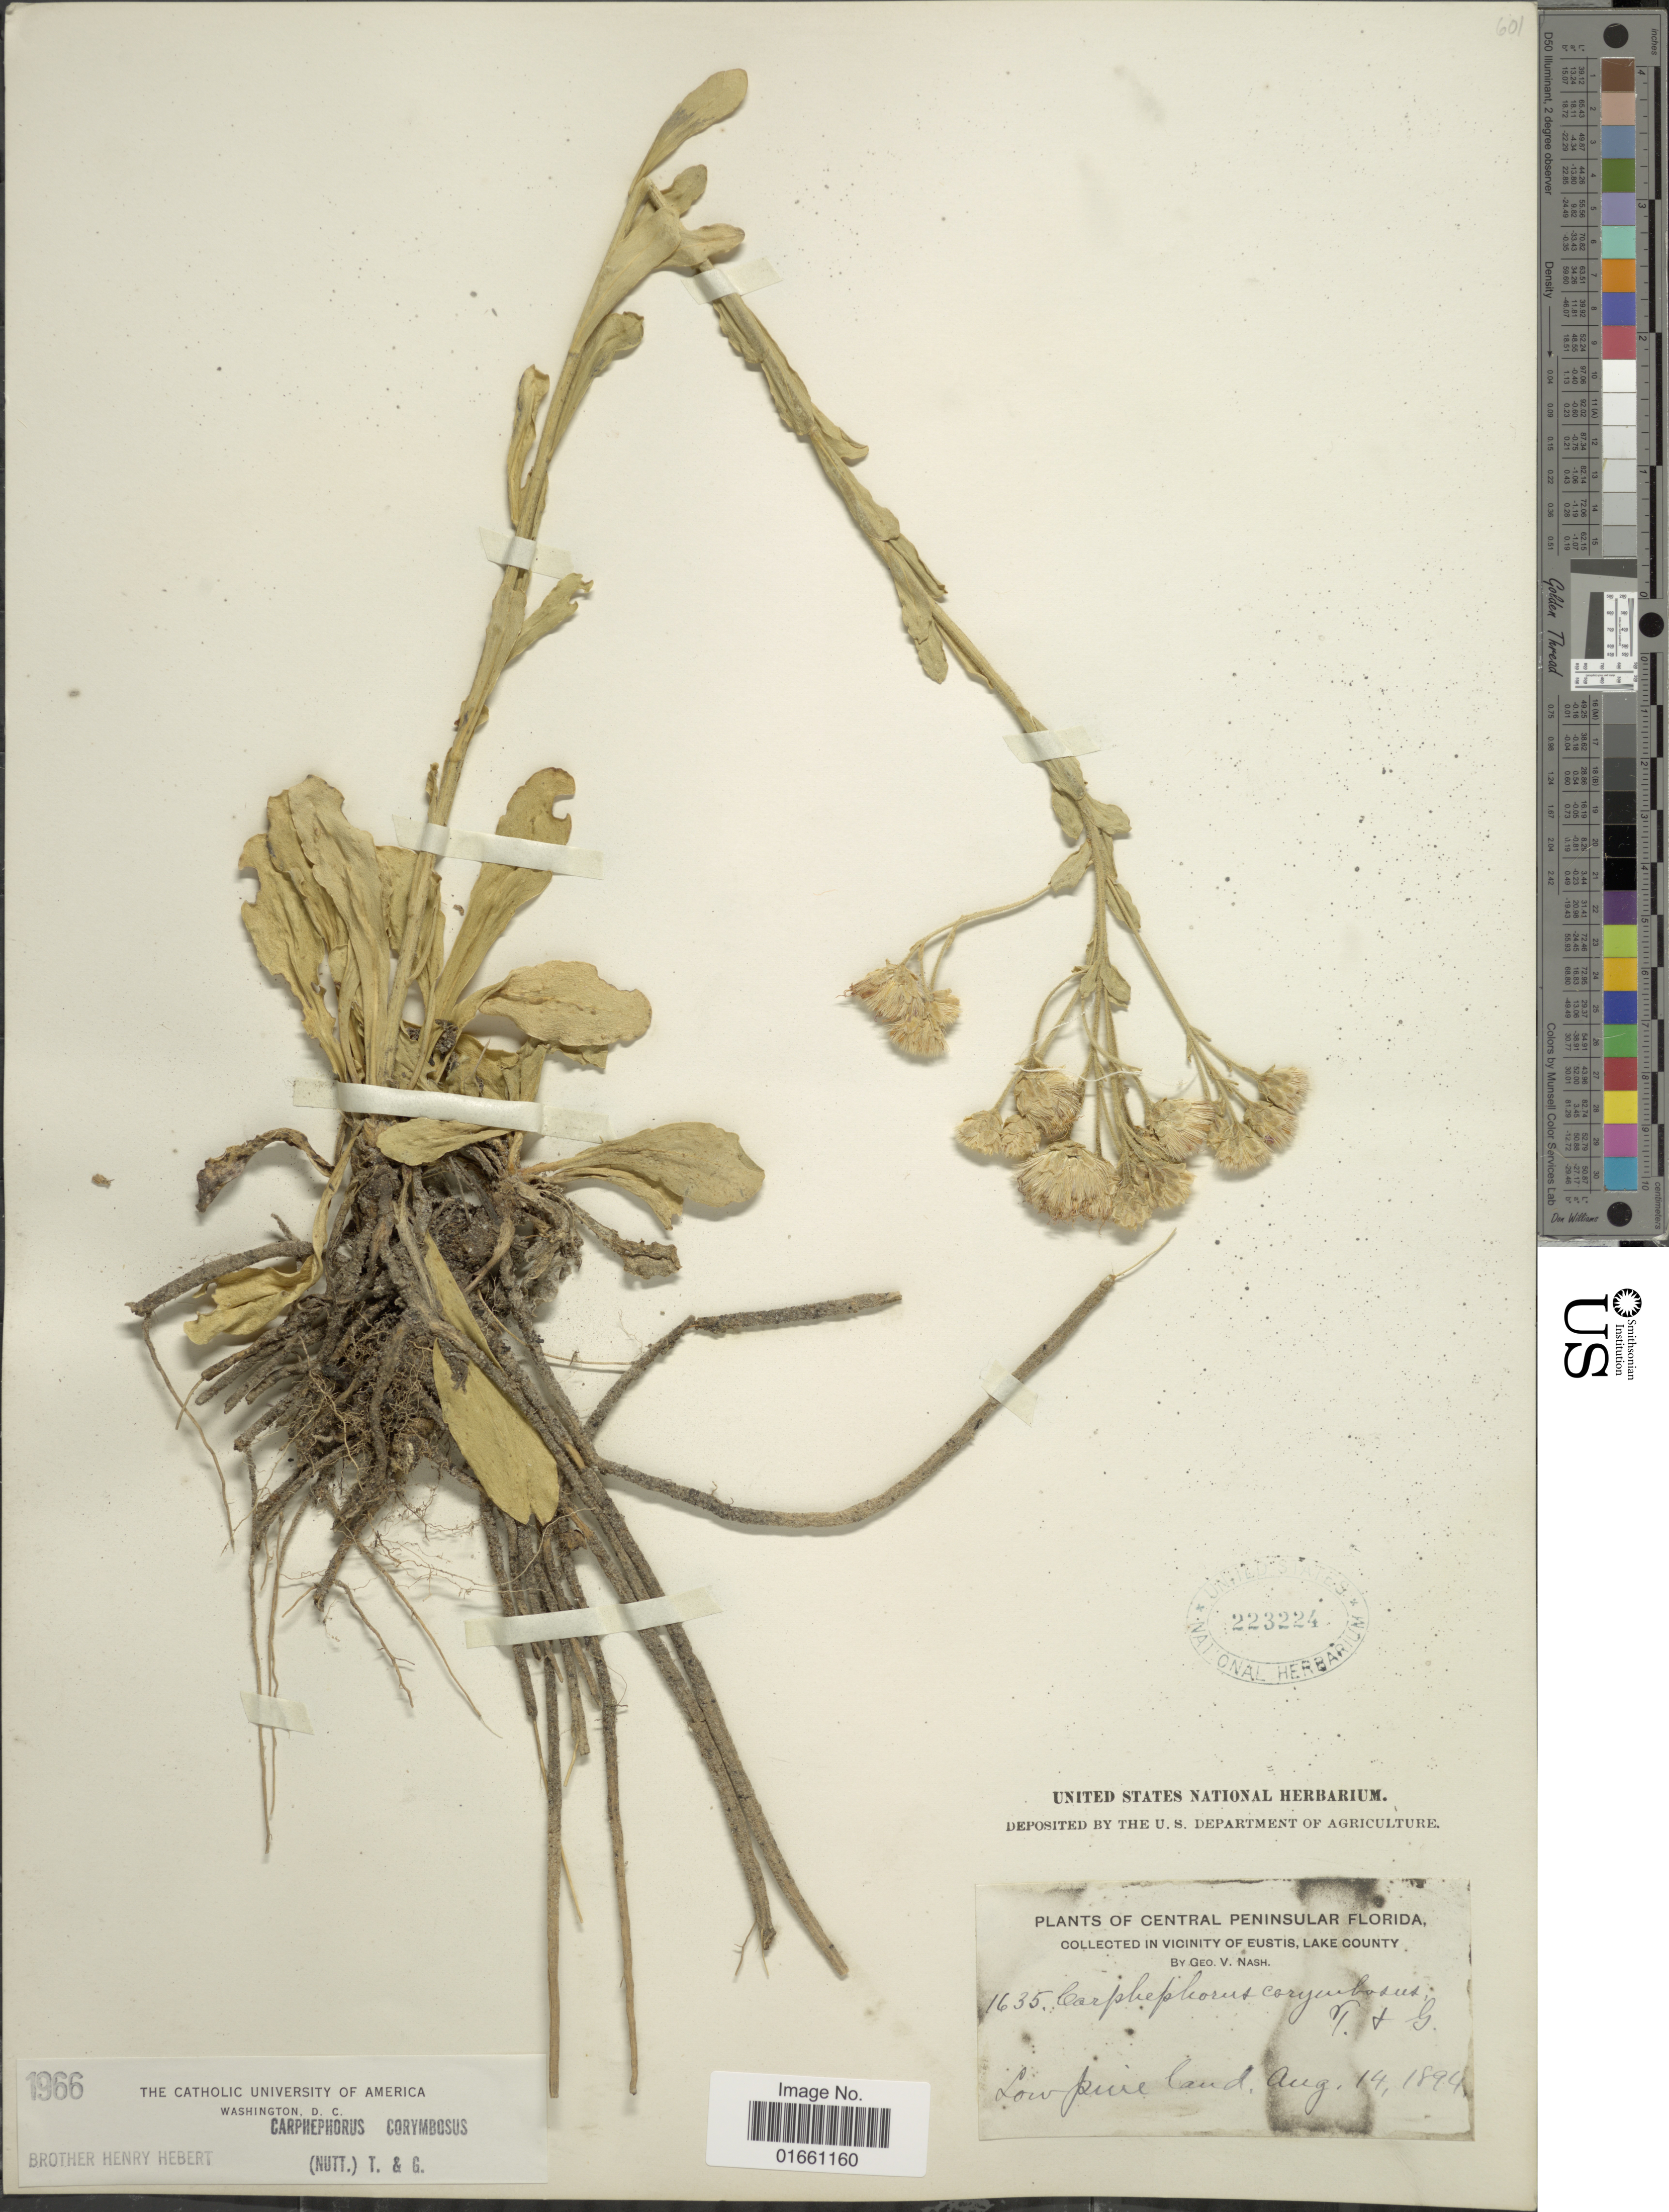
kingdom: Plantae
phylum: Tracheophyta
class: Magnoliopsida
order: Asterales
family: Asteraceae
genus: Carphephorus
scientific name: Carphephorus corymbosus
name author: (Nutt.) Torr. & A. Gray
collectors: G. V. Nash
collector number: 1635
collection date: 1894-08-14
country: United States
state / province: Florida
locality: Vicinity of Eustis, Lake county, low pine Land.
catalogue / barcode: US 223224